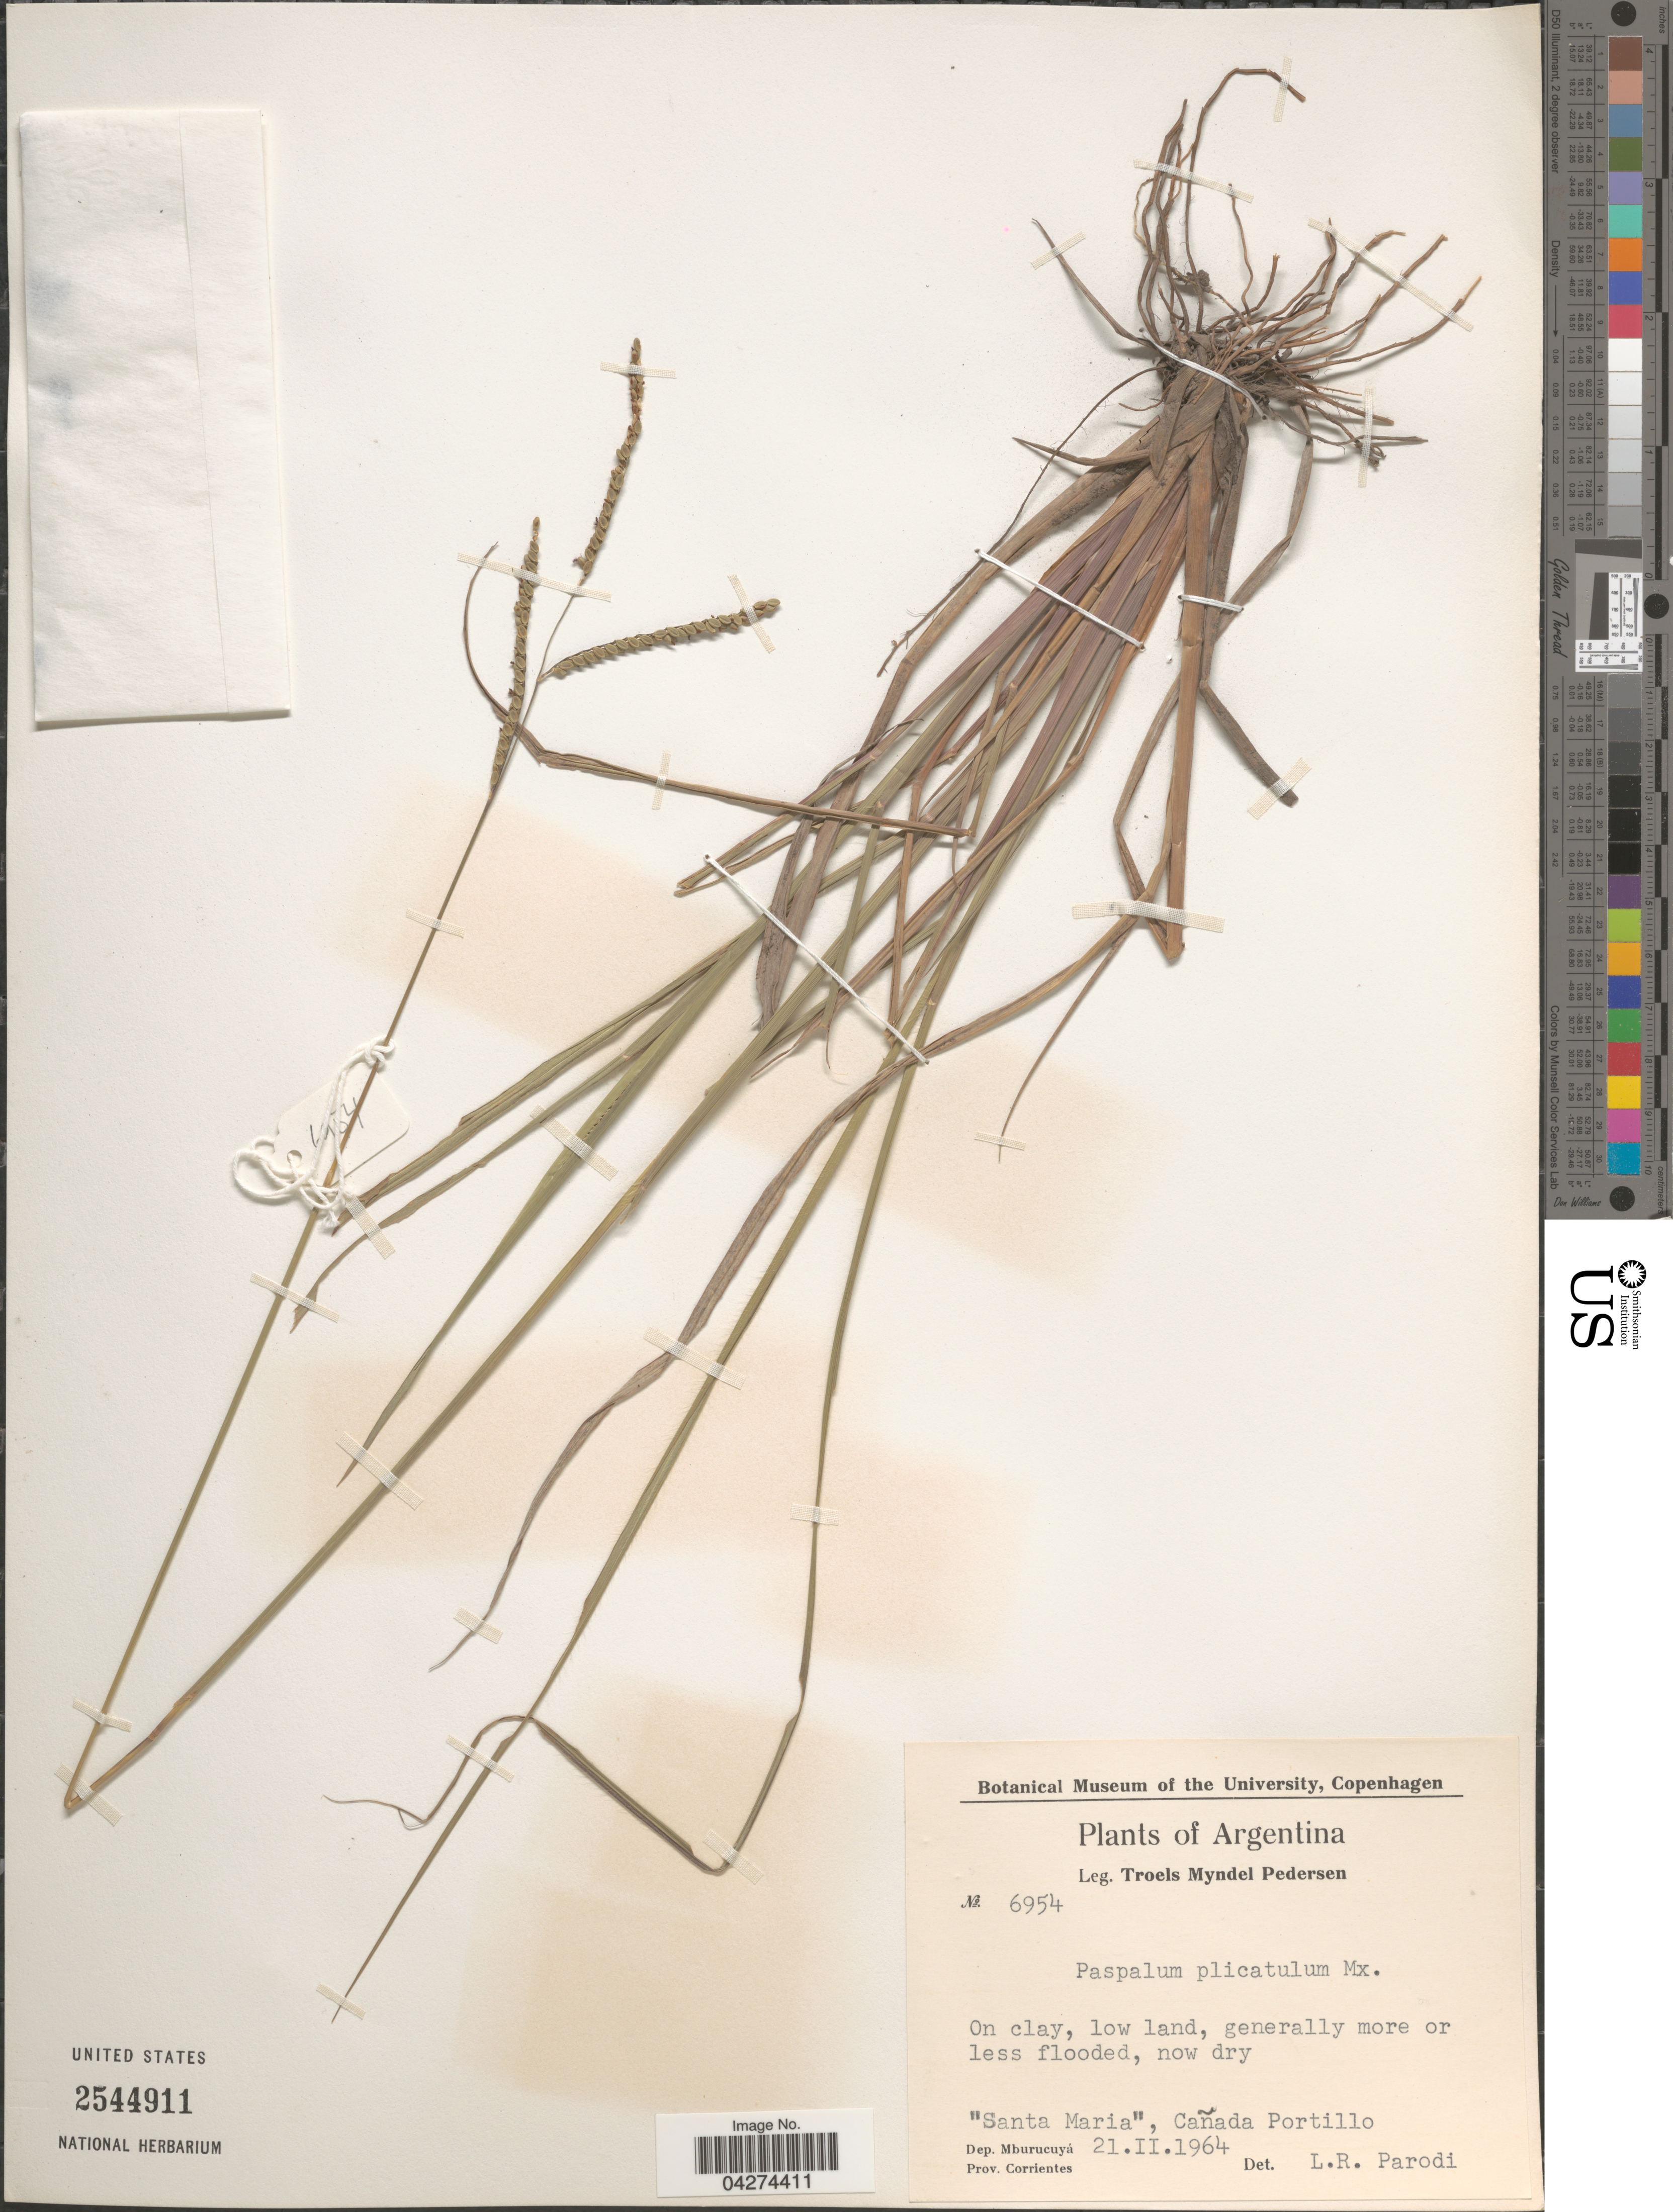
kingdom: Plantae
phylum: Tracheophyta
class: Liliopsida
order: Poales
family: Poaceae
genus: Paspalum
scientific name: Paspalum plicatulum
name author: Michx.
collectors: T. Pederson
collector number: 6954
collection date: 1964-02-21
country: Argentina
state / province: Corrientes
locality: Santa Maria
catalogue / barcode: US 2544911